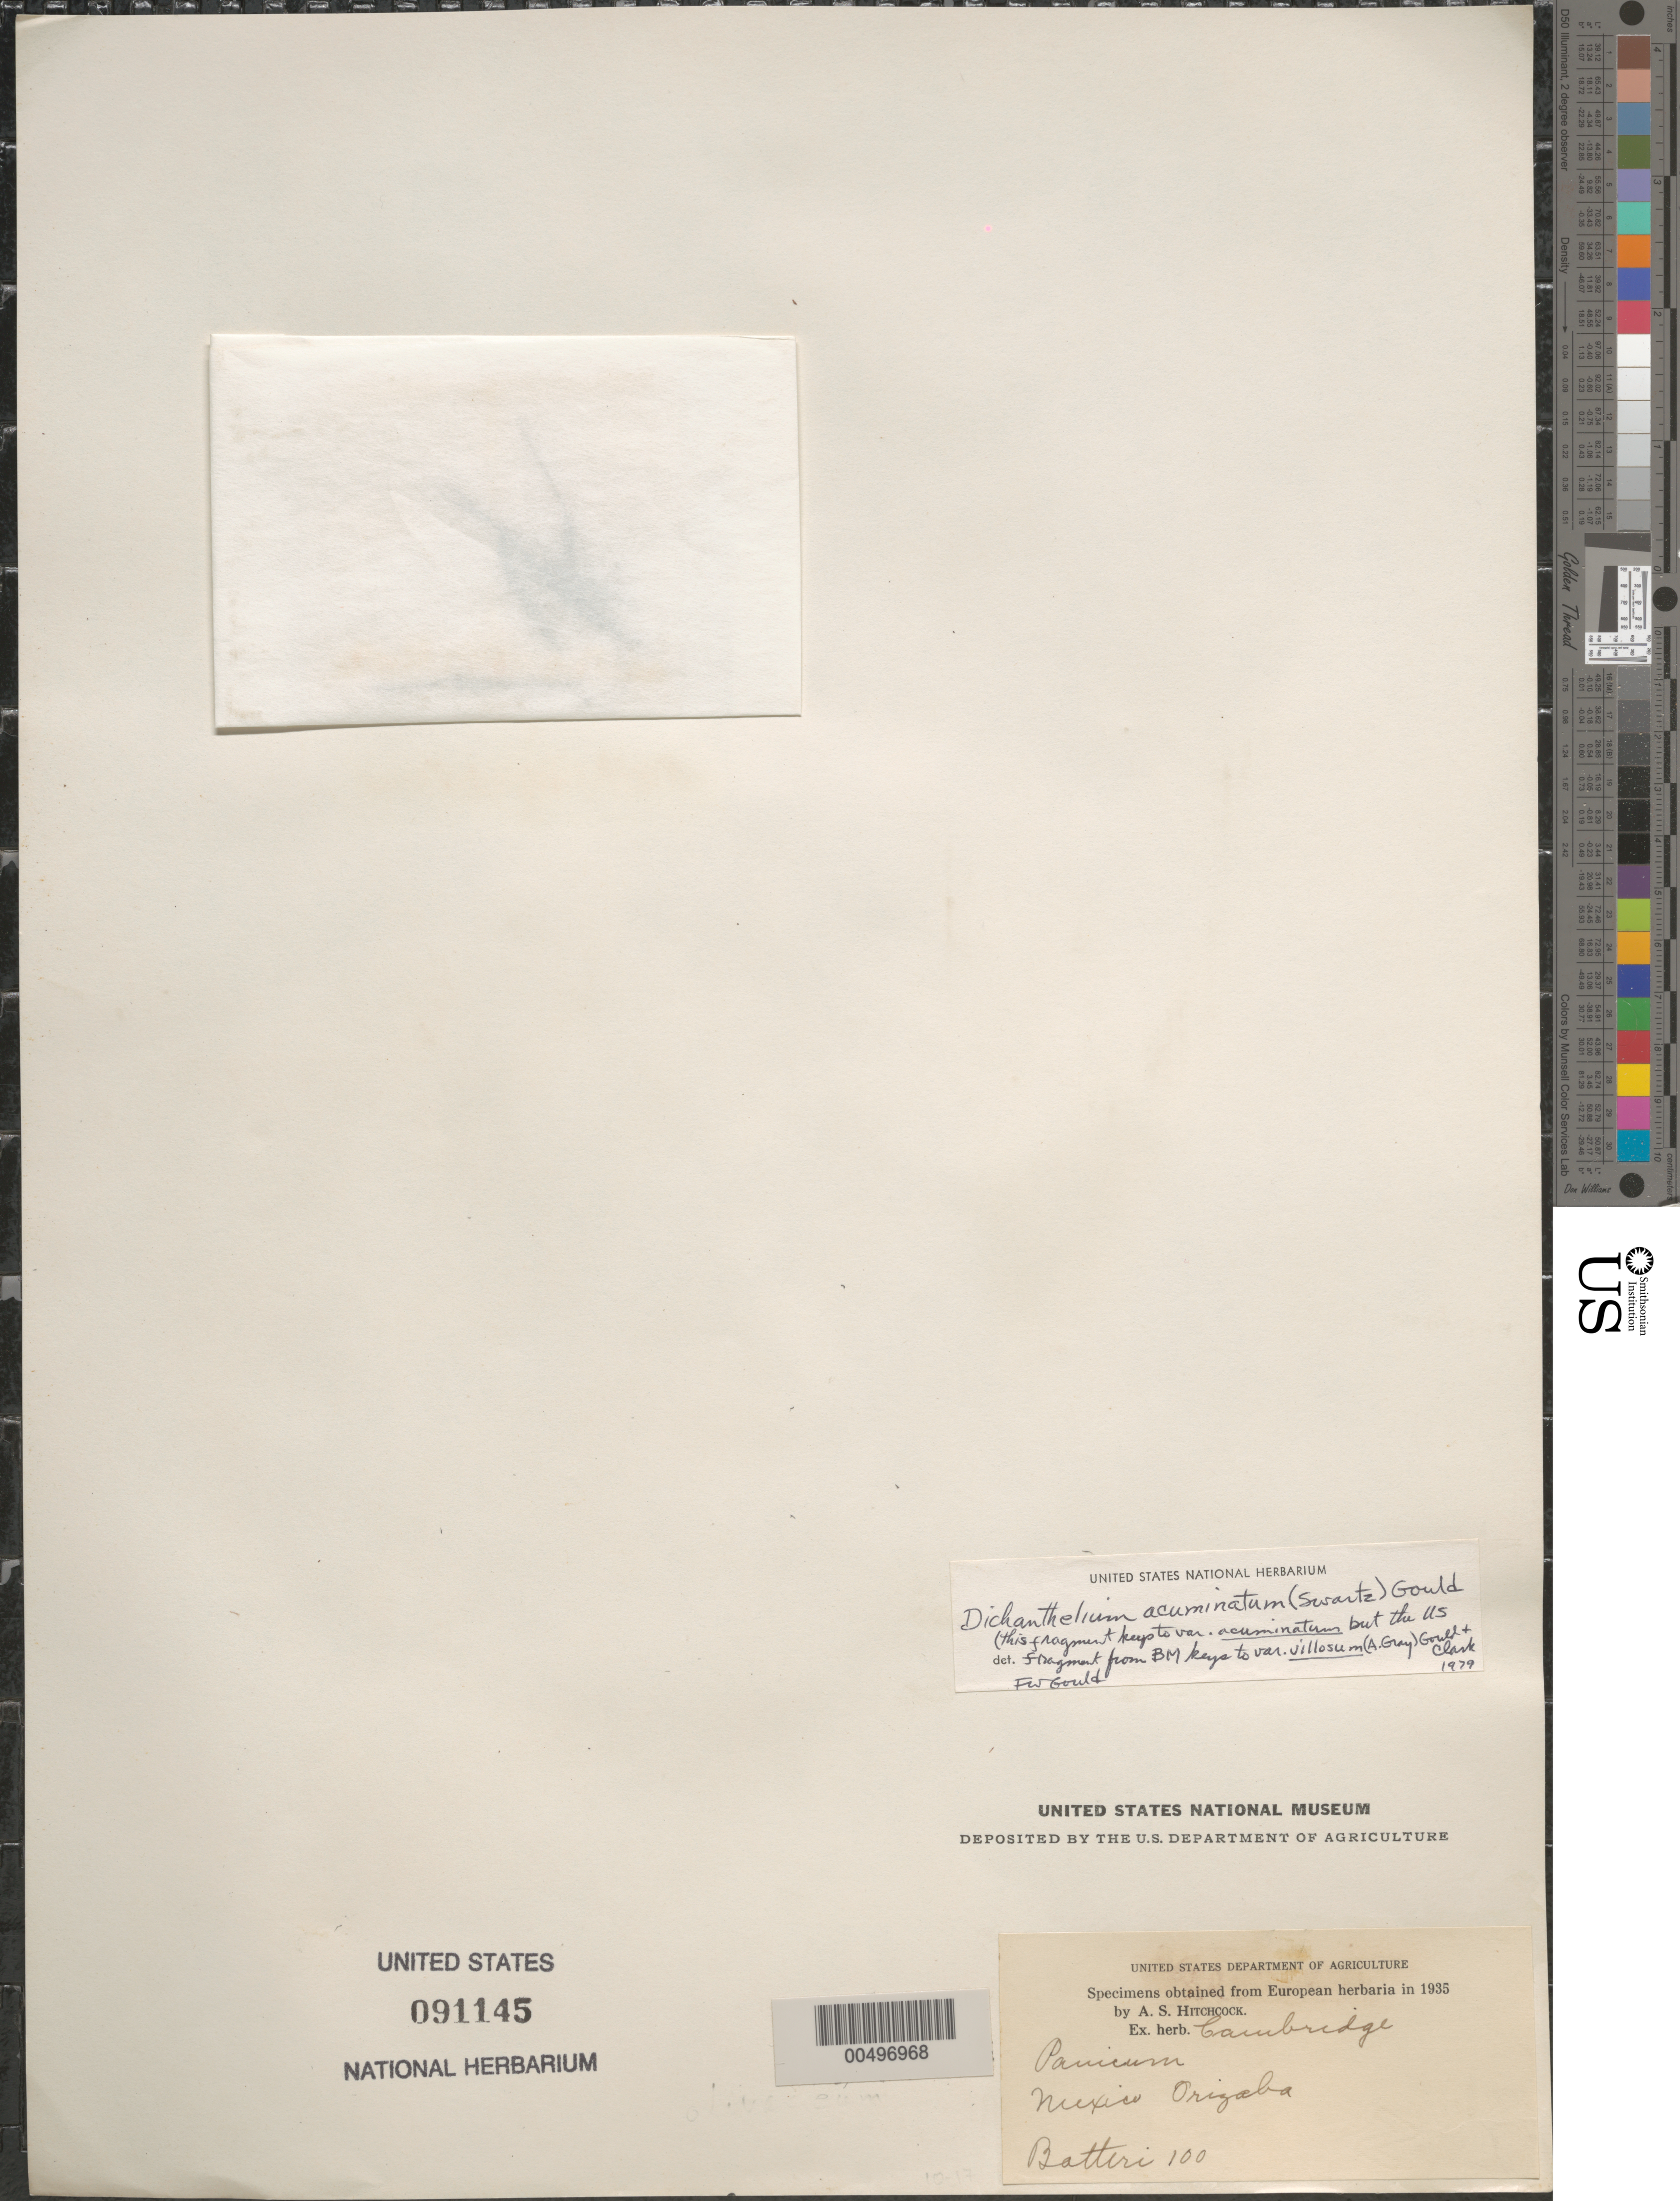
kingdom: Plantae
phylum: Tracheophyta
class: Liliopsida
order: Poales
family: Poaceae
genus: Dichanthelium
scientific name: Dichanthelium acuminatum var. villosum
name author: (A. Gray) Gould & C.A. Clark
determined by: Gould, F. W.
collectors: -. Botteri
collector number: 100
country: Mexico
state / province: Veracruz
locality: Orizaba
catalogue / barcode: US 91145